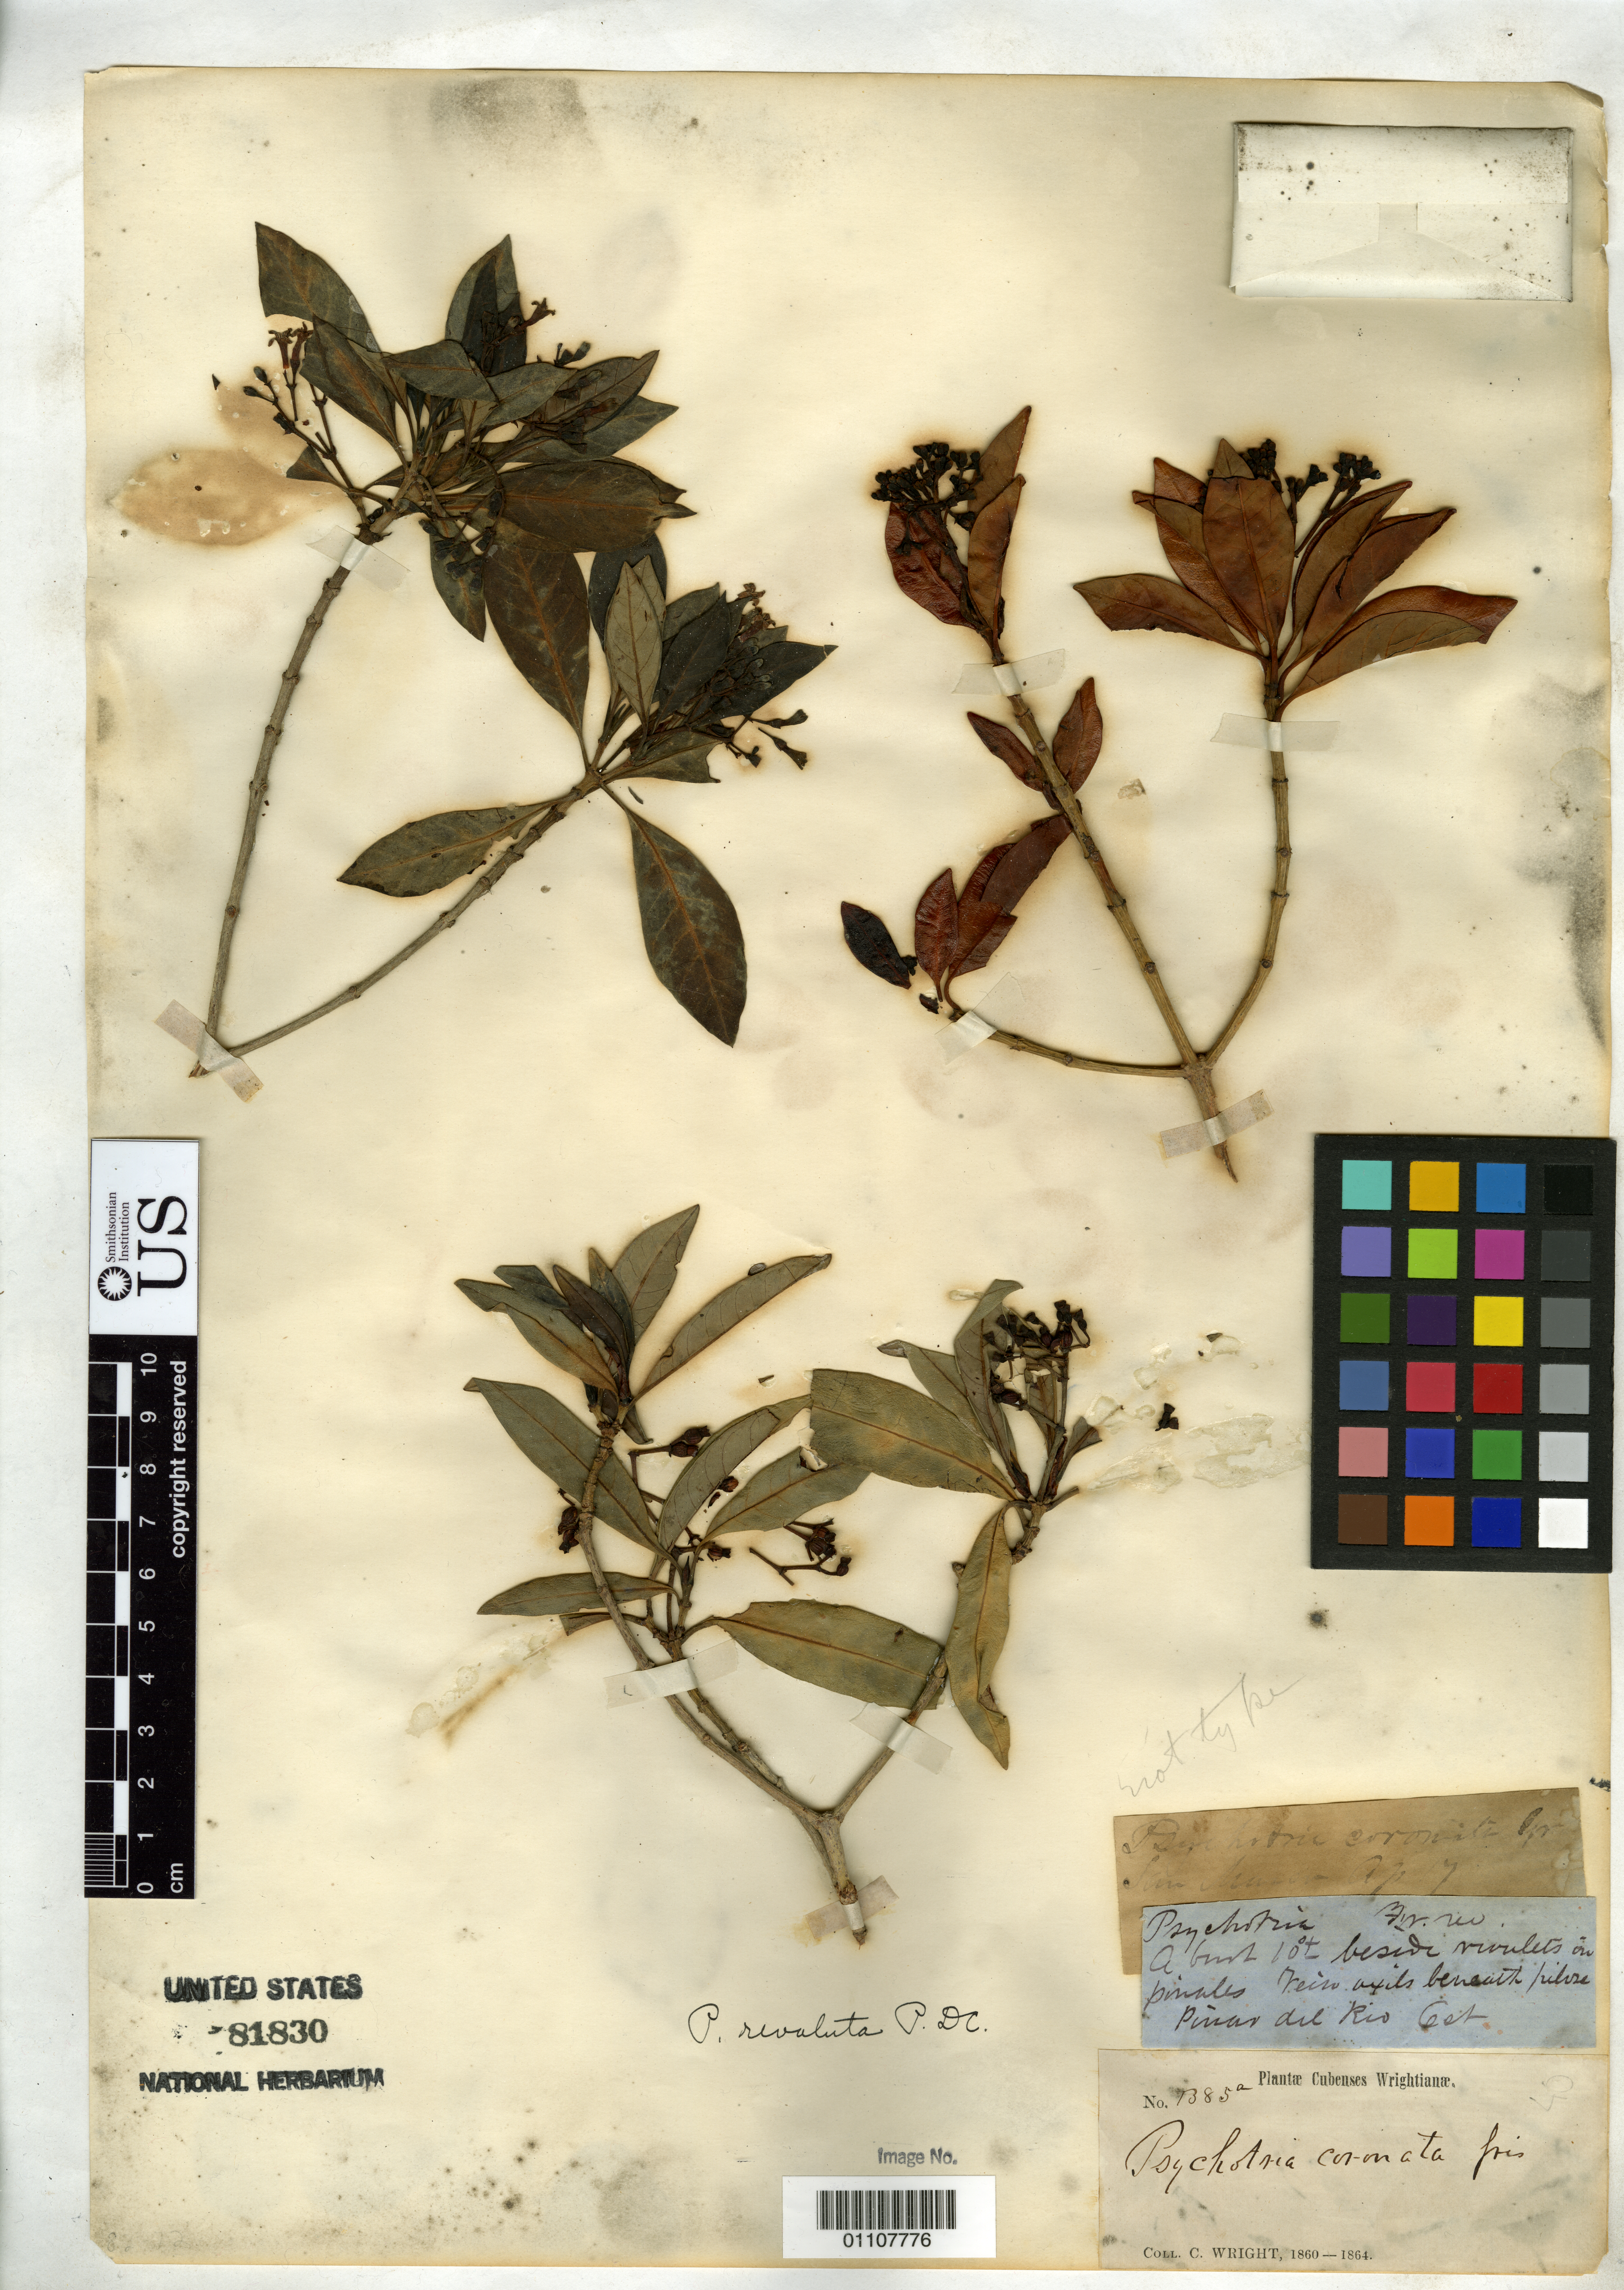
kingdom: Plantae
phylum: Tracheophyta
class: Magnoliopsida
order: Gentianales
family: Rubiaceae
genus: Psychotria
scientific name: Psychotria coronata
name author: Griseb.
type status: Possible Syntype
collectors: C. Wright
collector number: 1385 a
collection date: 1860/1864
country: Cuba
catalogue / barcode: US 81830